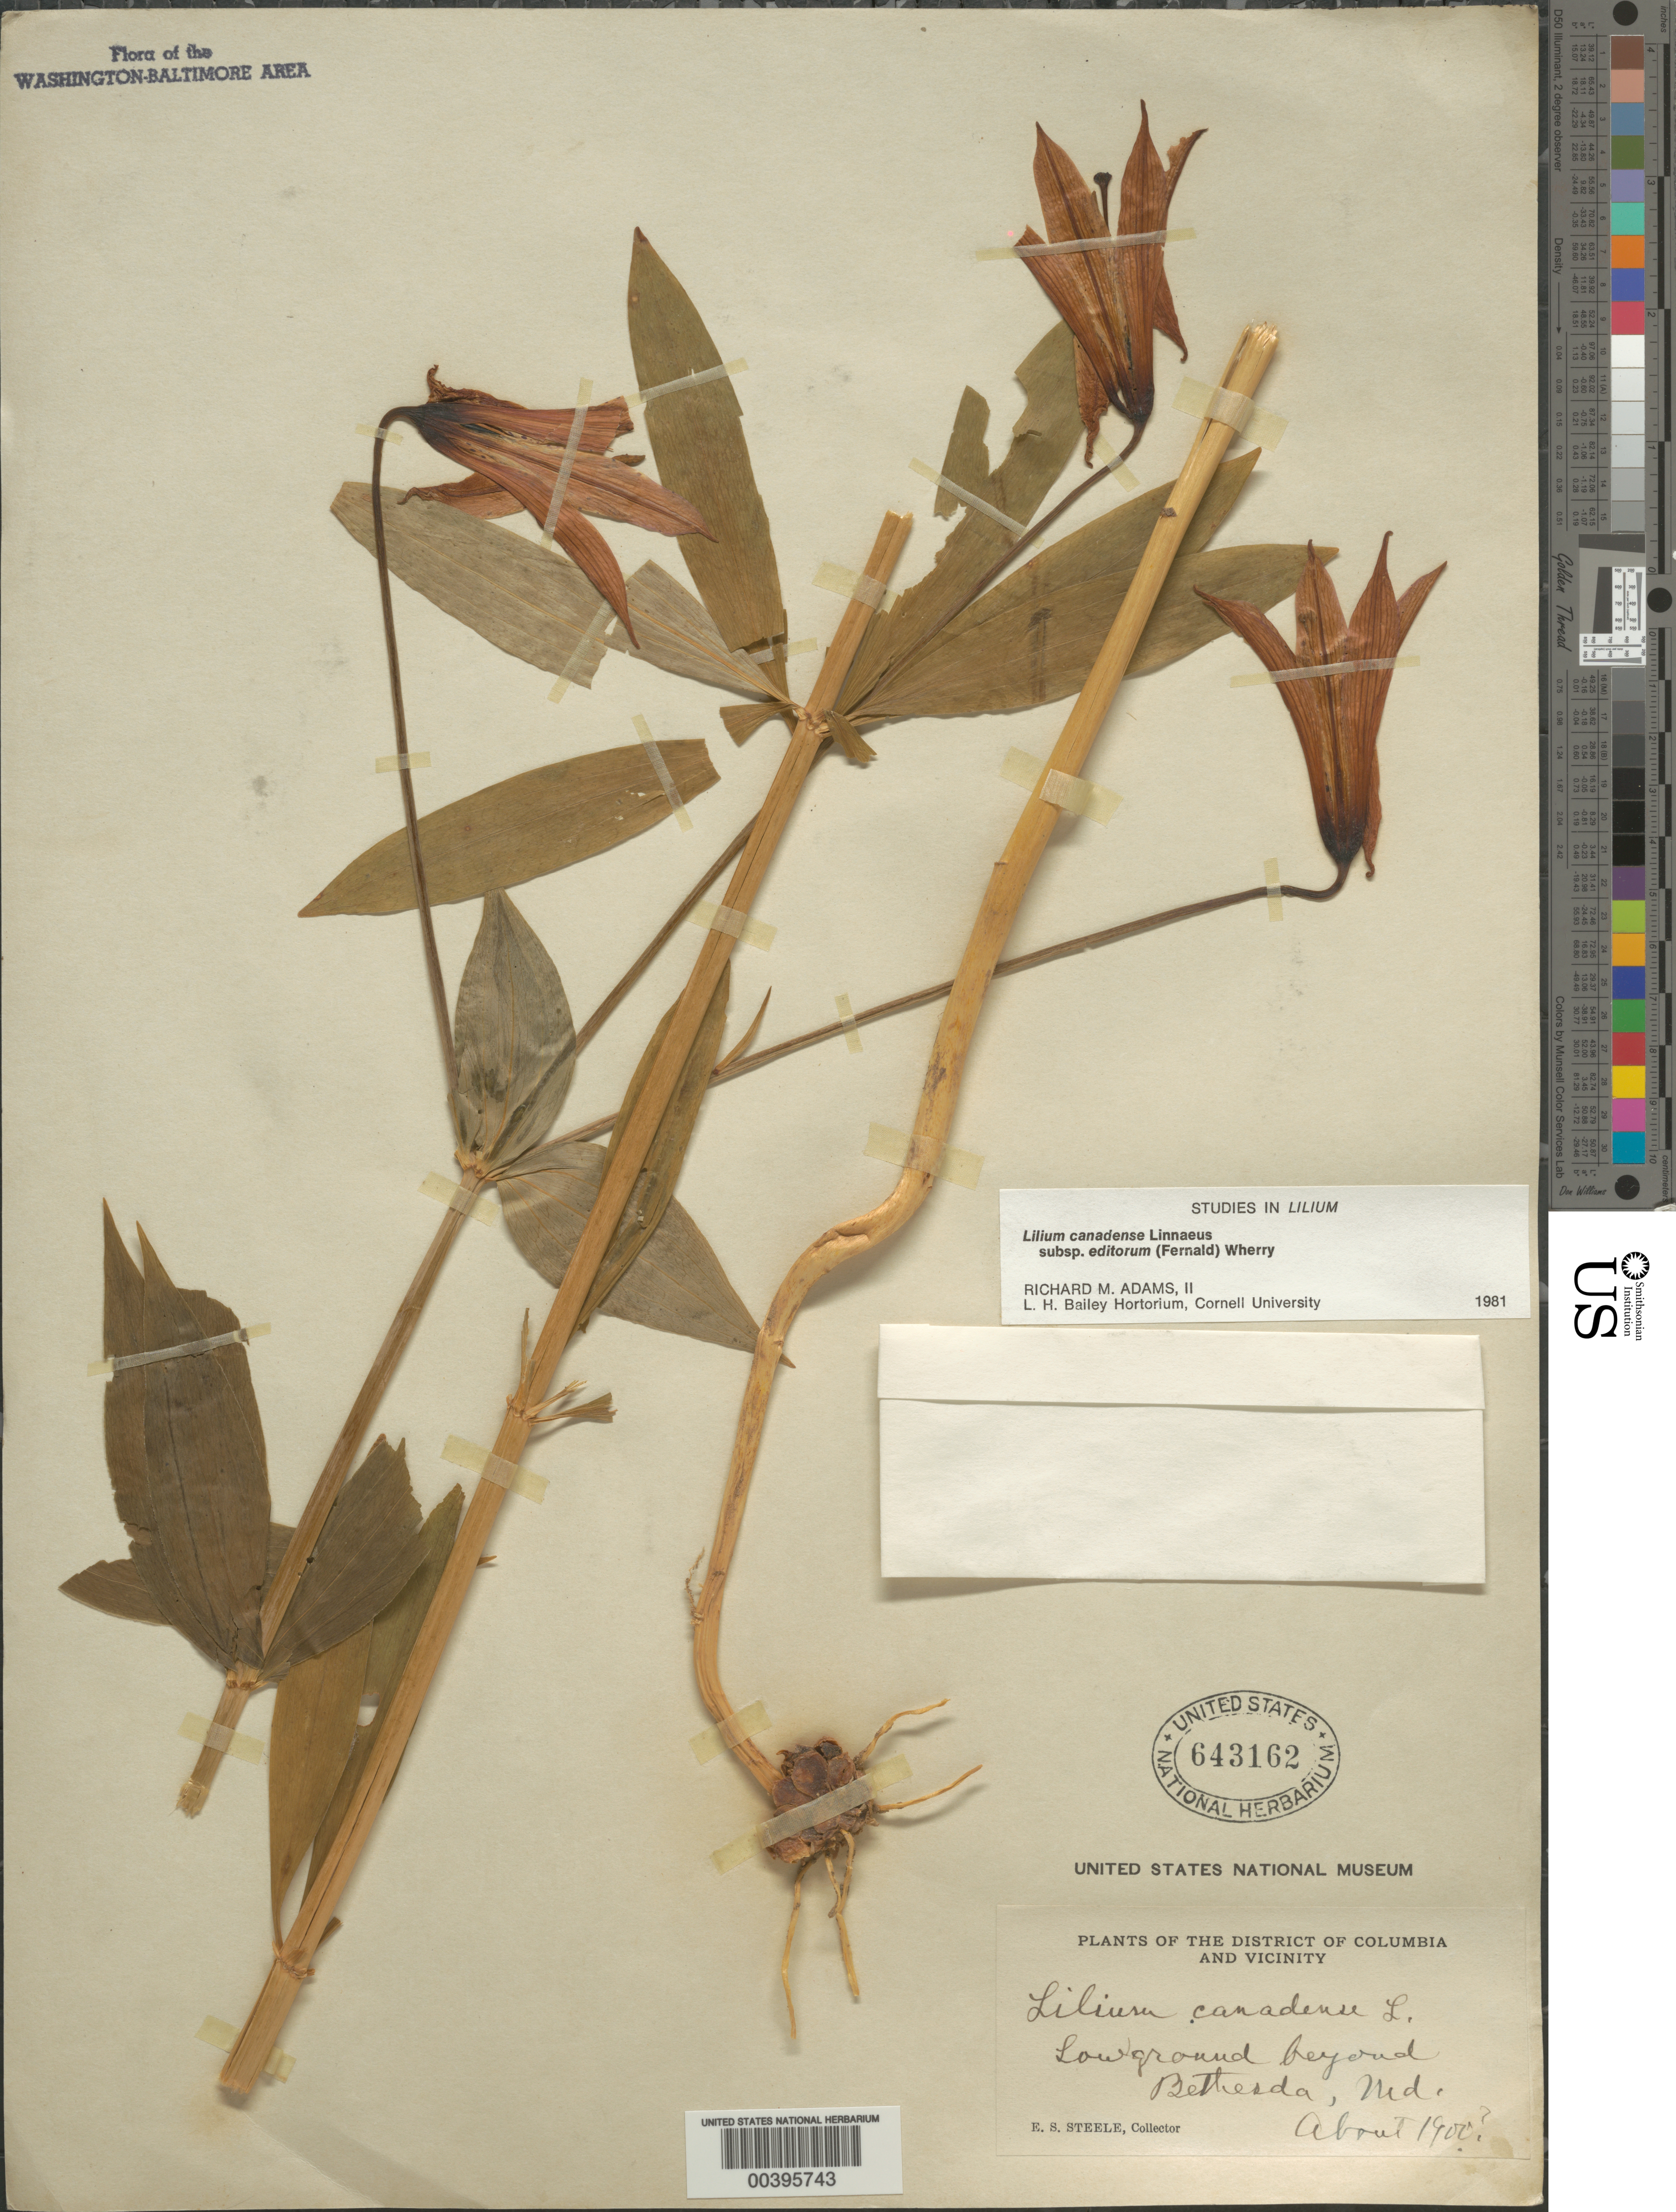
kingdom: Plantae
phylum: Tracheophyta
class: Liliopsida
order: Liliales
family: Liliaceae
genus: Lilium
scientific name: Lilium canadense subsp. editorum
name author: (Fernald) Wherry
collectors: E. Steele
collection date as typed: Jul 1900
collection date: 1900-07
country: United States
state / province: Maryland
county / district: Montgomery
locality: Beyond Bethesda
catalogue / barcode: US 643162